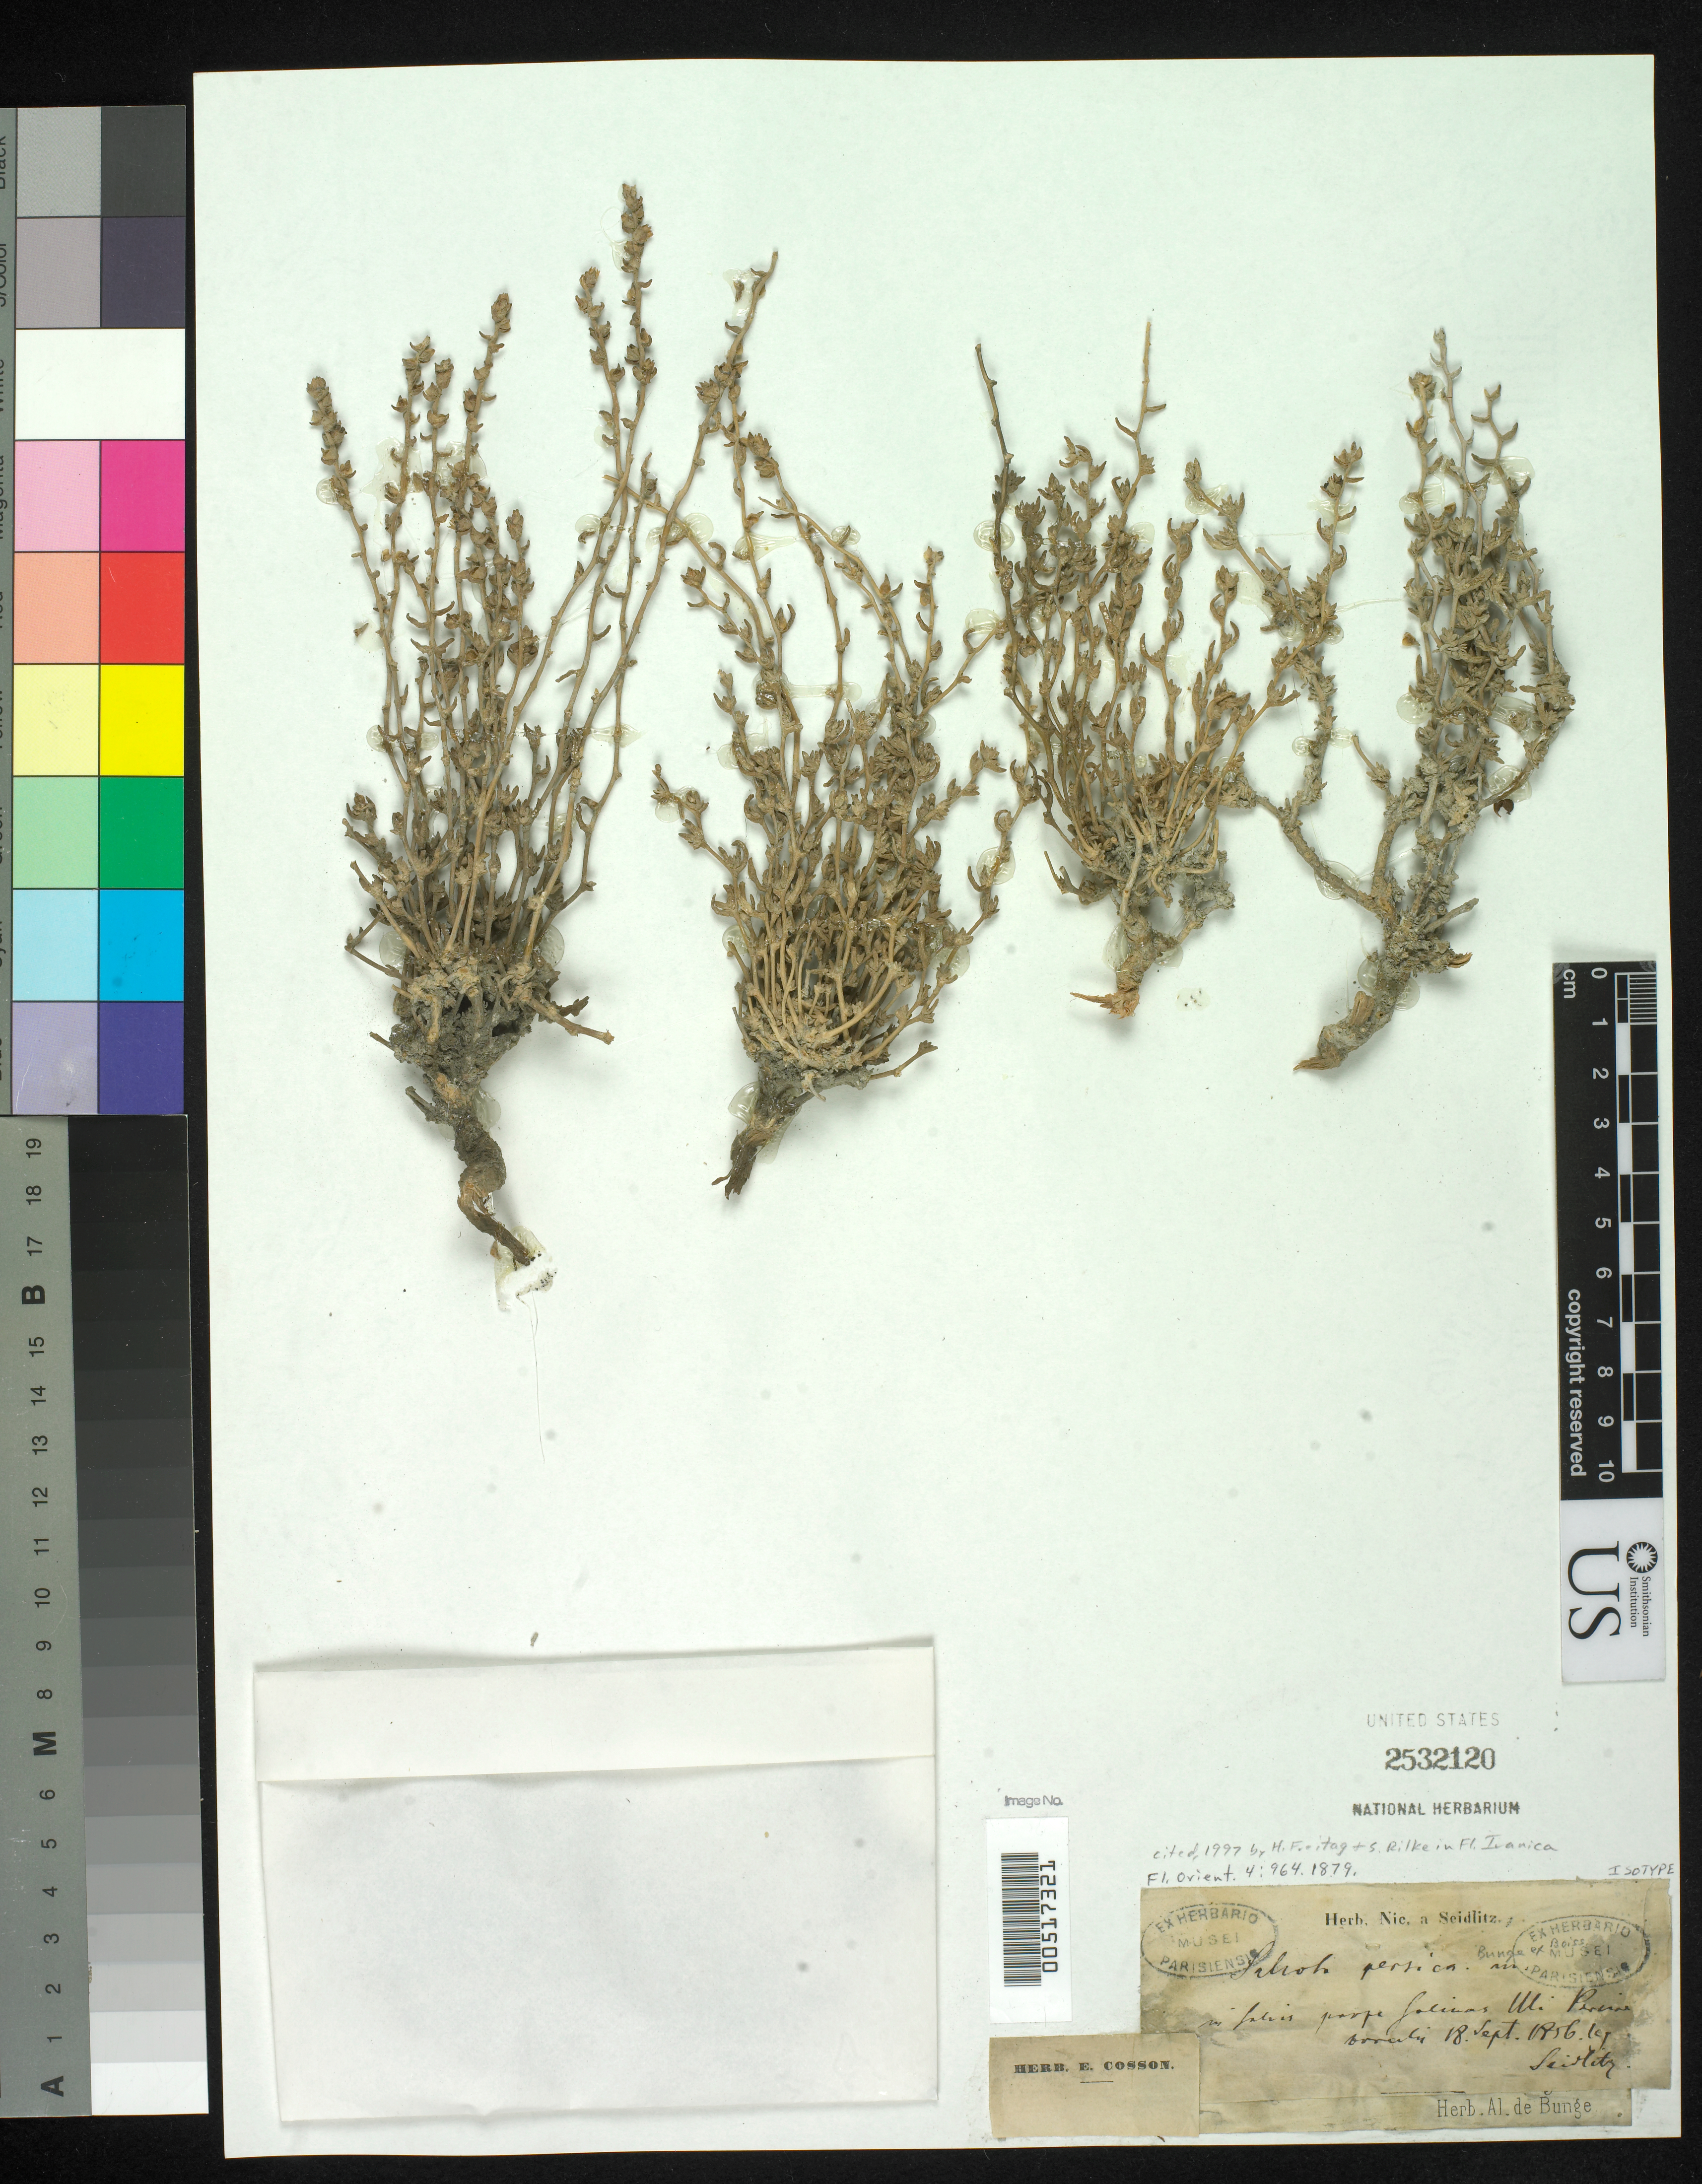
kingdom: Plantae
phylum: Tracheophyta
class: Magnoliopsida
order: Caryophyllales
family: Amaranthaceae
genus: Salsola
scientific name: Salsola persica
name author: Bunge ex Boiss.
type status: Isotype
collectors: A. Bunge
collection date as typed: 18 Sep 1856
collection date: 1856-09-18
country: Iran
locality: In silvis prope Folinas M. Persiae.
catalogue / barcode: US 2532120